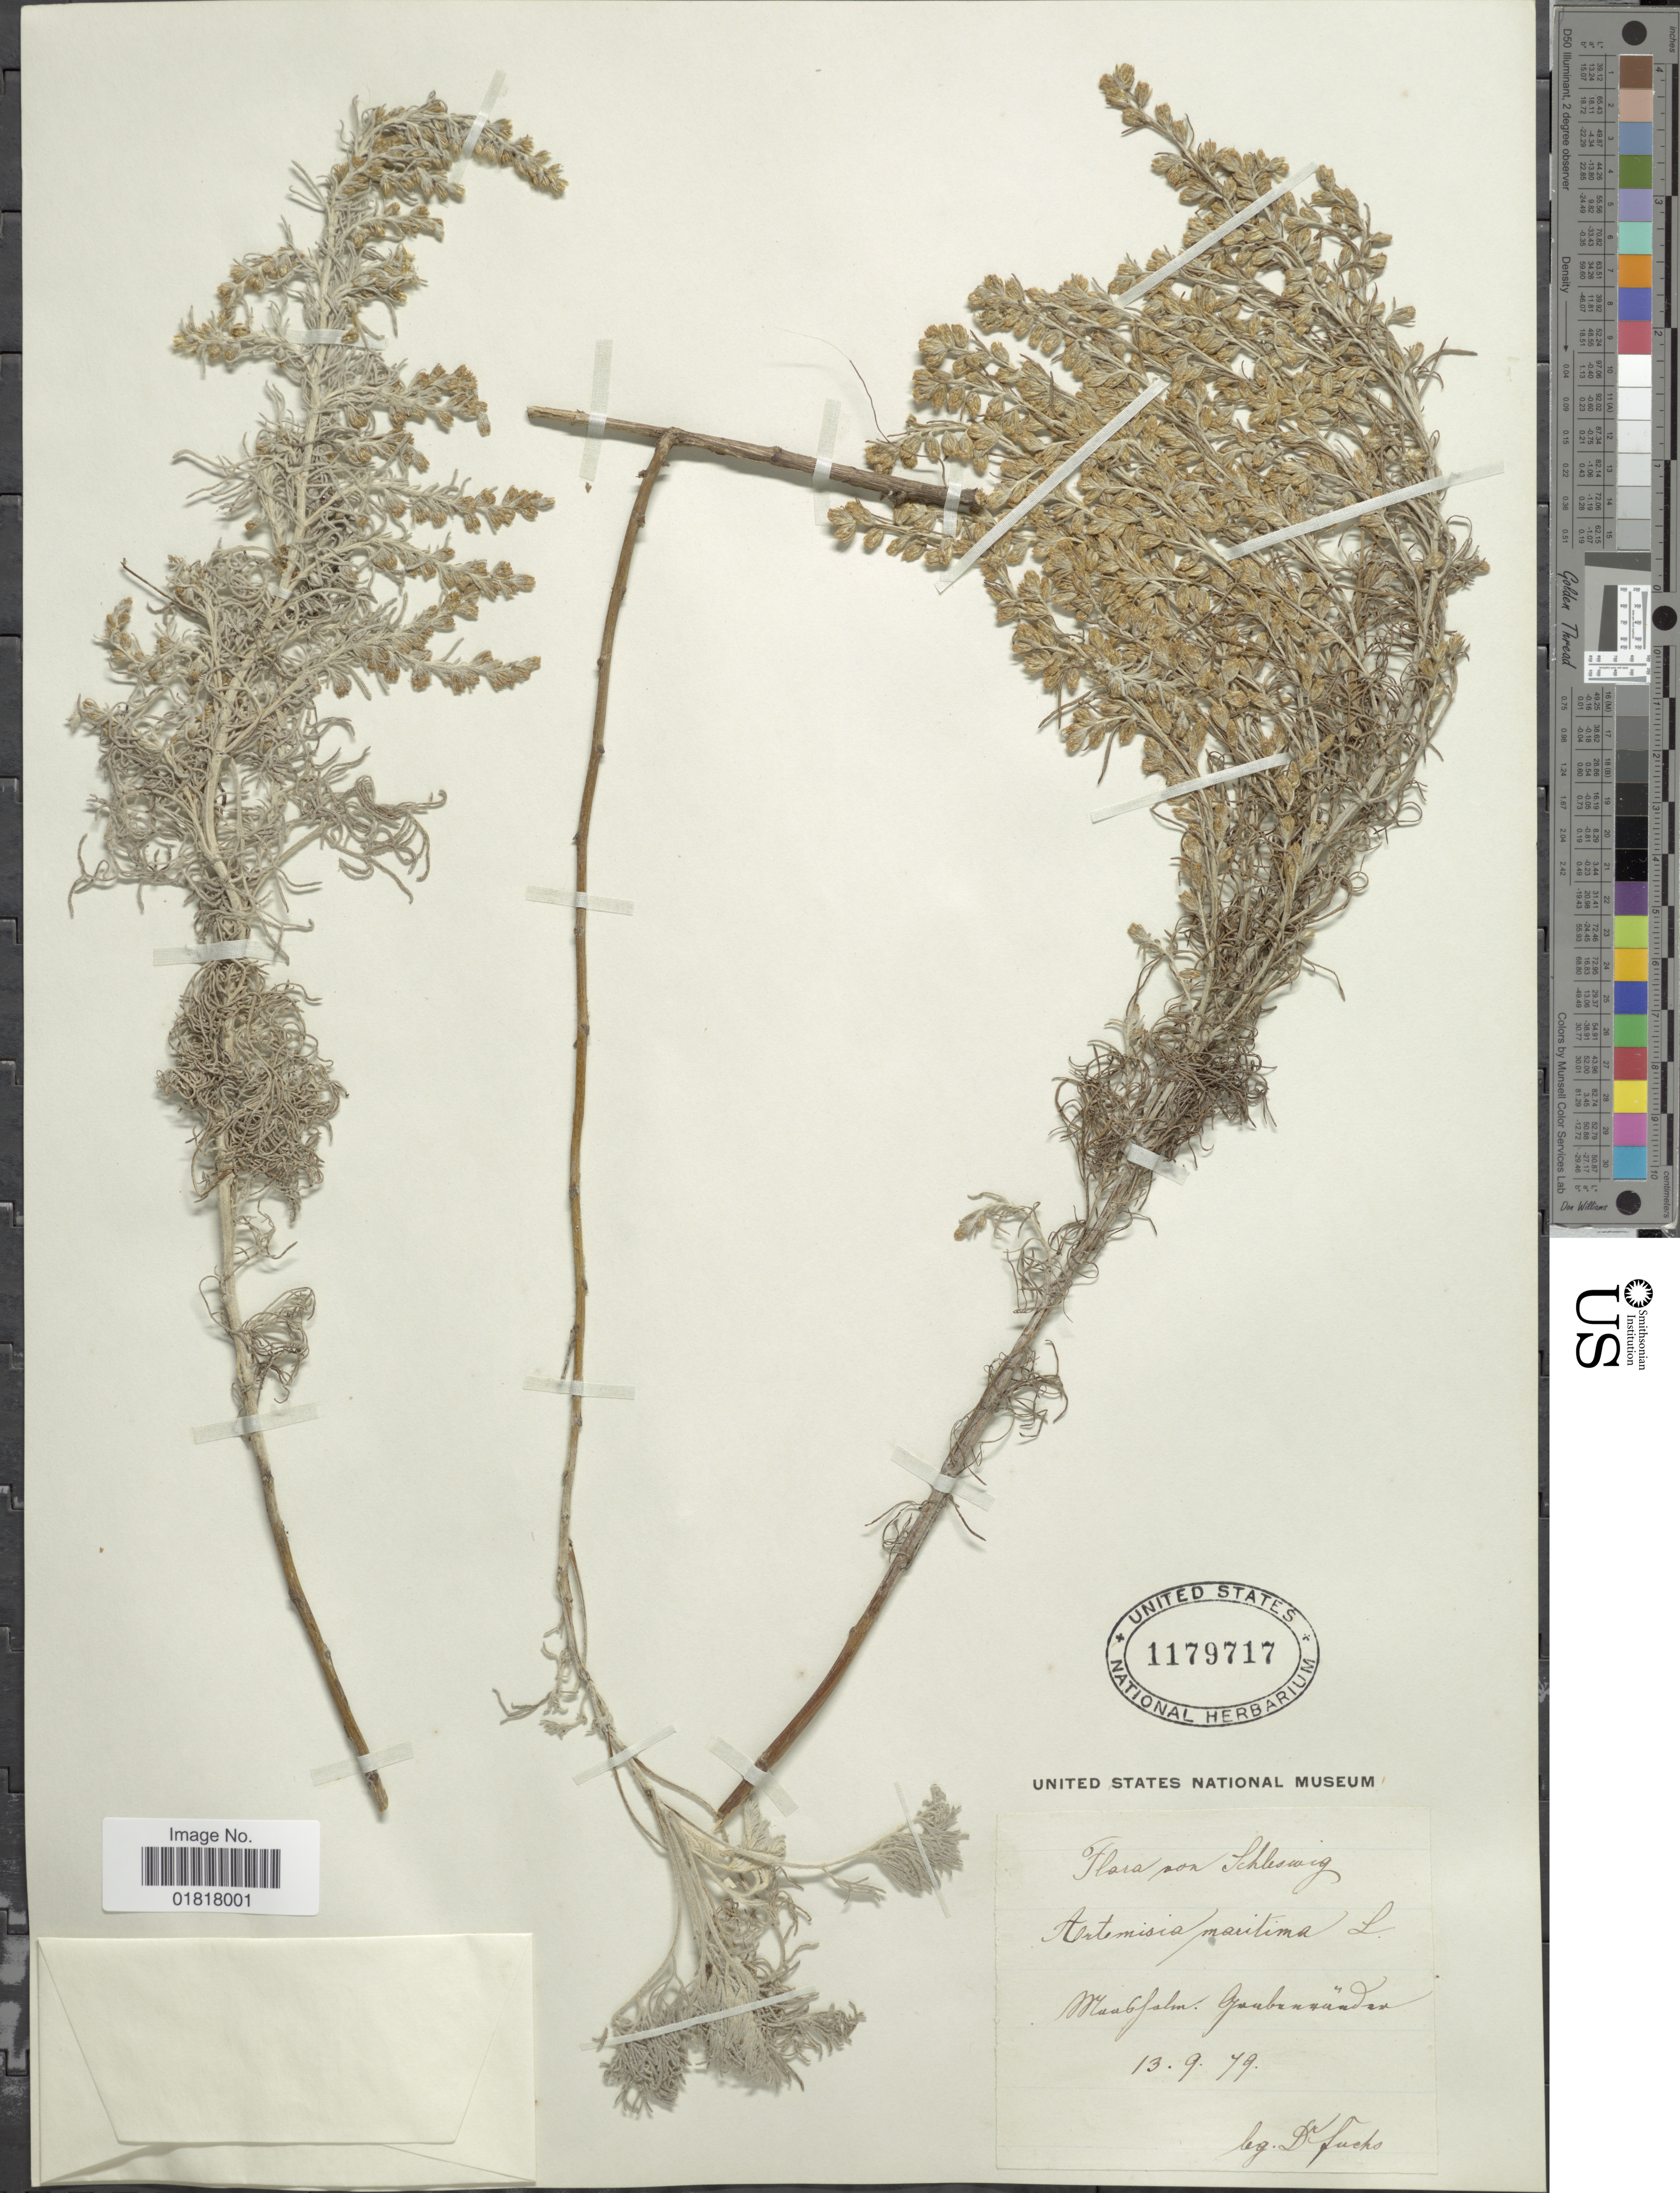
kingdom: Plantae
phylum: Tracheophyta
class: Magnoliopsida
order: Asterales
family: Asteraceae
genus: Artemisia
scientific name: Artemisia maritima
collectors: Fueks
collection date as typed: Transcribed d/m/y: 13/9/79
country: Switzerland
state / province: Graubunden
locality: Schleswig, Maufalm Graubunnunden [interpreted]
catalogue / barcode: US 1179717